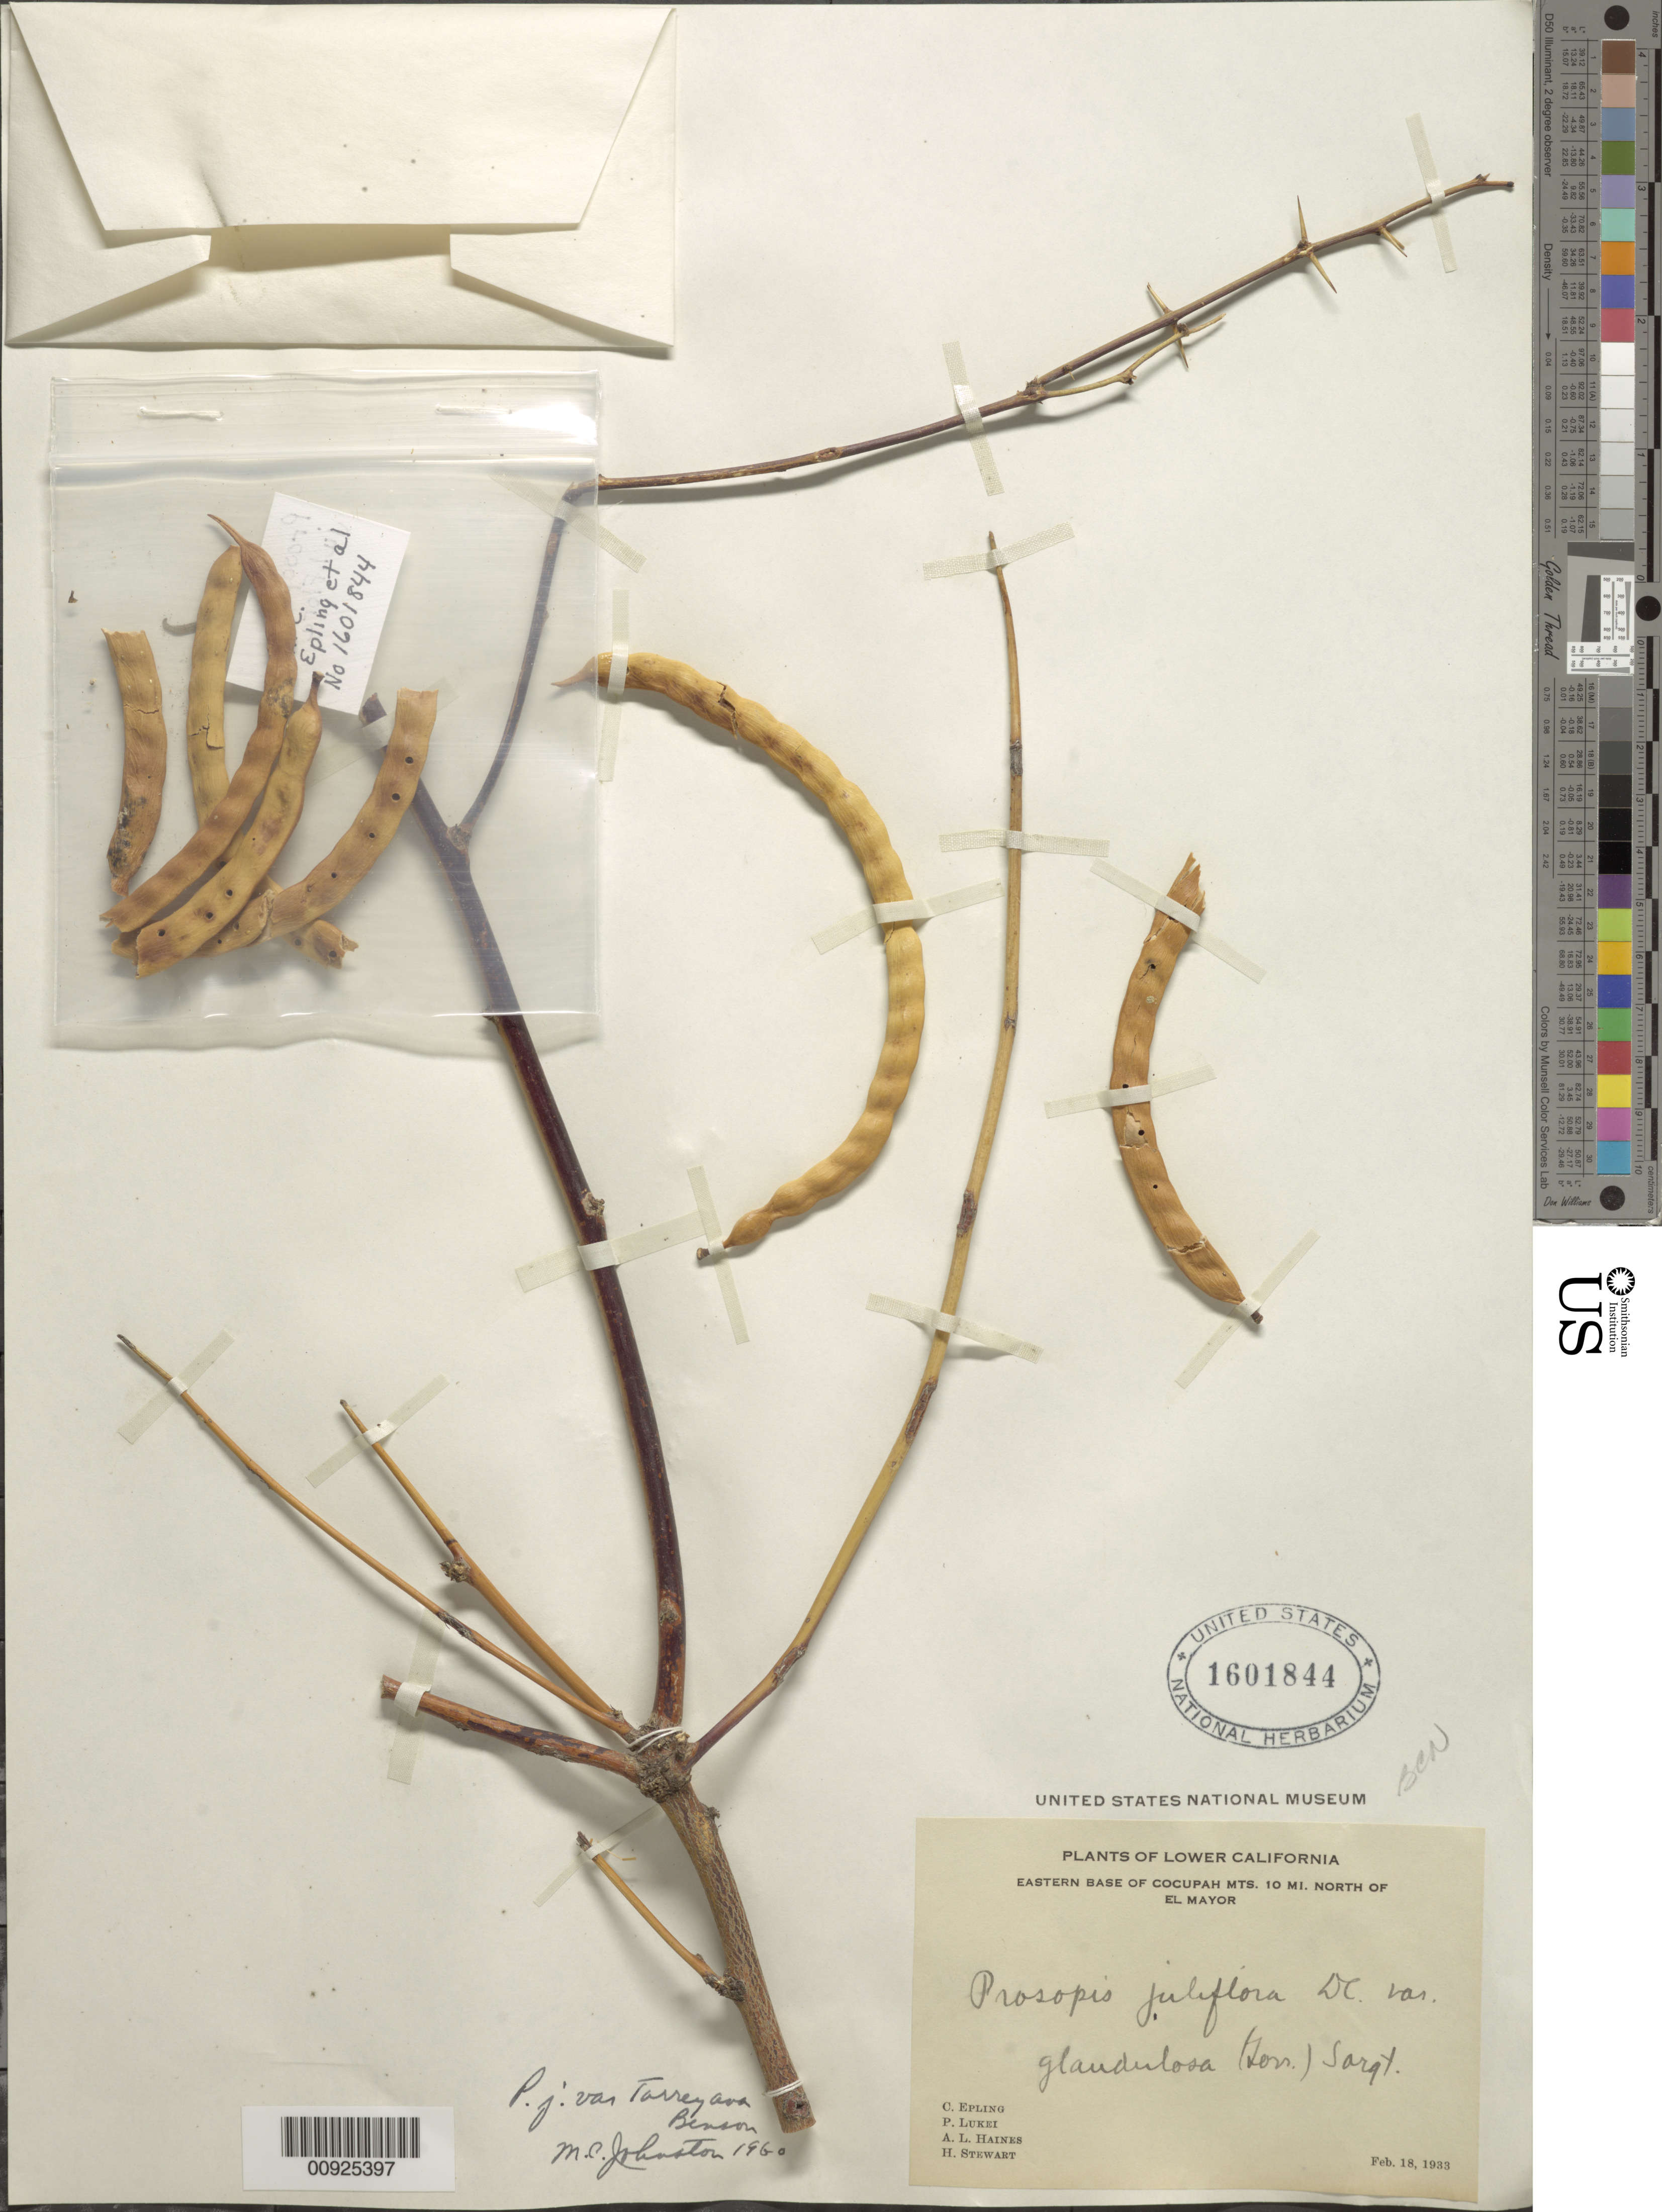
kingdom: Plantae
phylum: Tracheophyta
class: Magnoliopsida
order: Fabales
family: Fabaceae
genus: Neltuma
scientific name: Neltuma odorata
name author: (Torr. & Frém.) C. E. Hughes & G.P. Lewis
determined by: Strong, Mark T., (BOT), Smithsonian Institution - National Museum of Natural History (UNITED STATES)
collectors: C. C. Epling, Lukei, P., A. L. Haines & Stewart, H.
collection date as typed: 18 Feb 1933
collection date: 1933-02-18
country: Mexico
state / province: Baja California Norte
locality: Eastern base of Cocupah Mts. 10 mi. north of El Mayor. Lower California.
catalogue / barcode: US 1601844